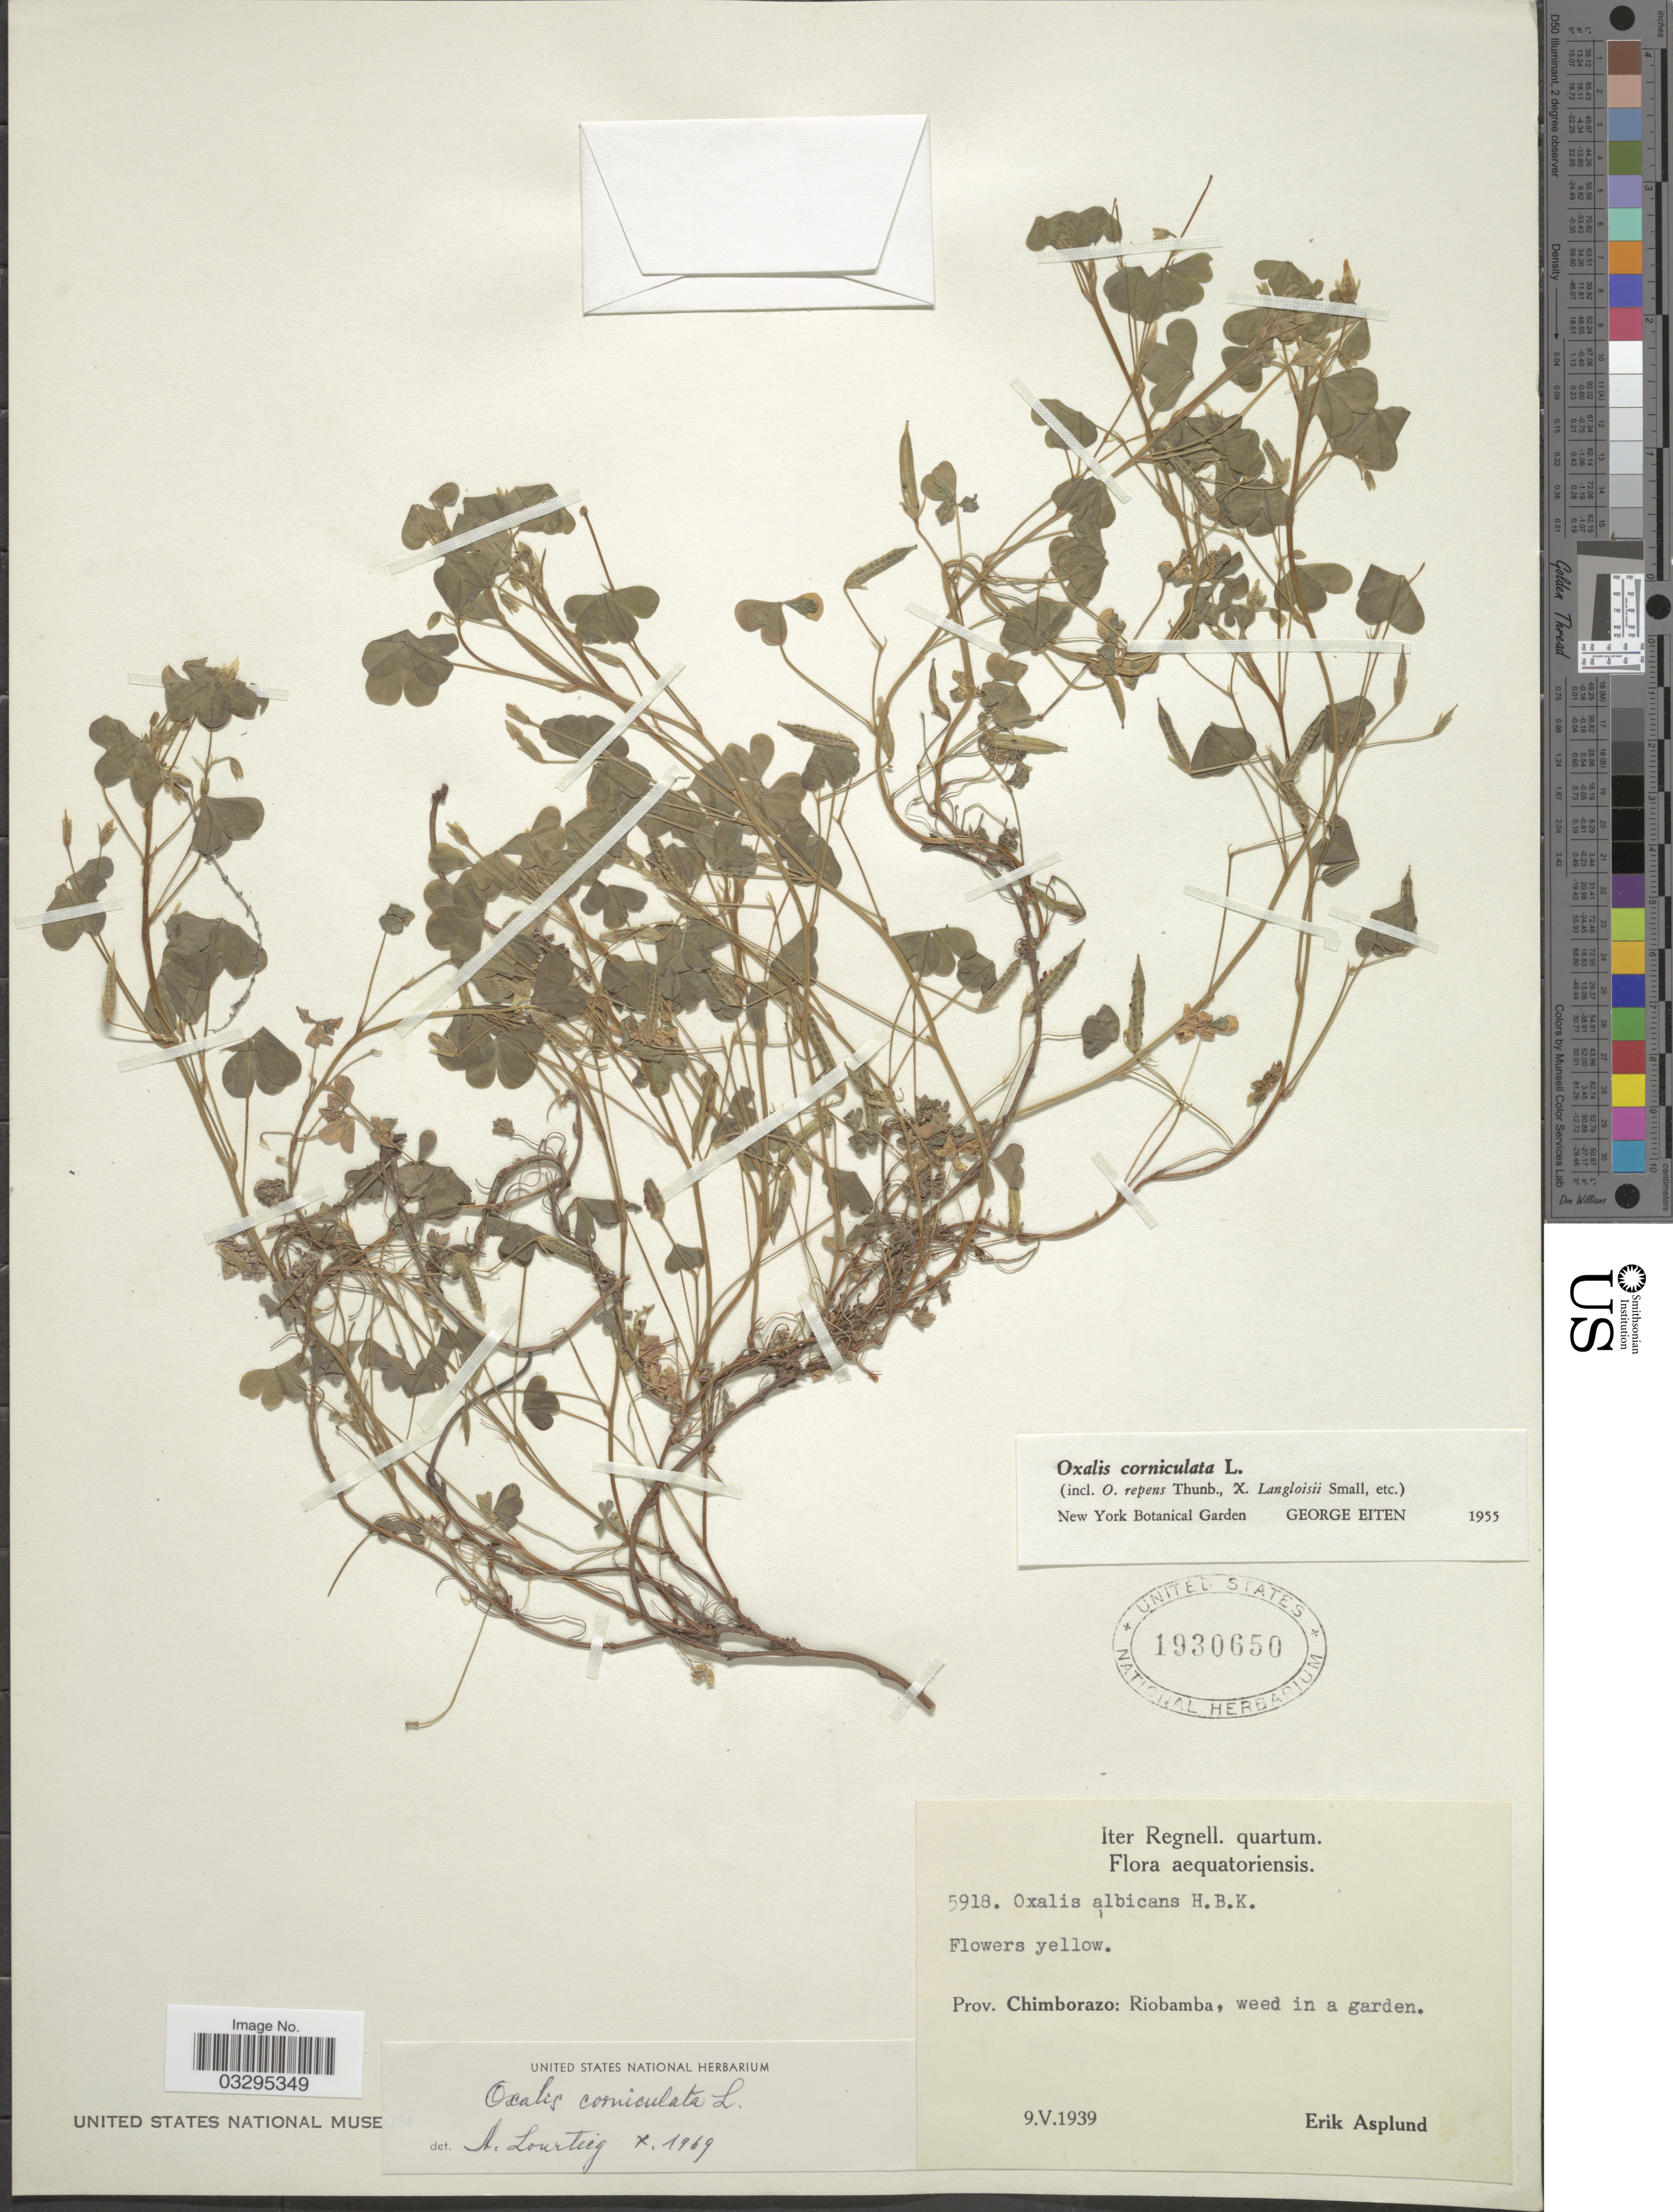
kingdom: Plantae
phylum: Tracheophyta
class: Magnoliopsida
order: Oxalidales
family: Oxalidaceae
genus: Oxalis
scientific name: Oxalis corniculata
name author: L.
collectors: E. Asplund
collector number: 5918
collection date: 1939-05-09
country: Ecuador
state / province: Chimborazo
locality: Aequatoriensis. Riobamba.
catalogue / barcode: US 1930650